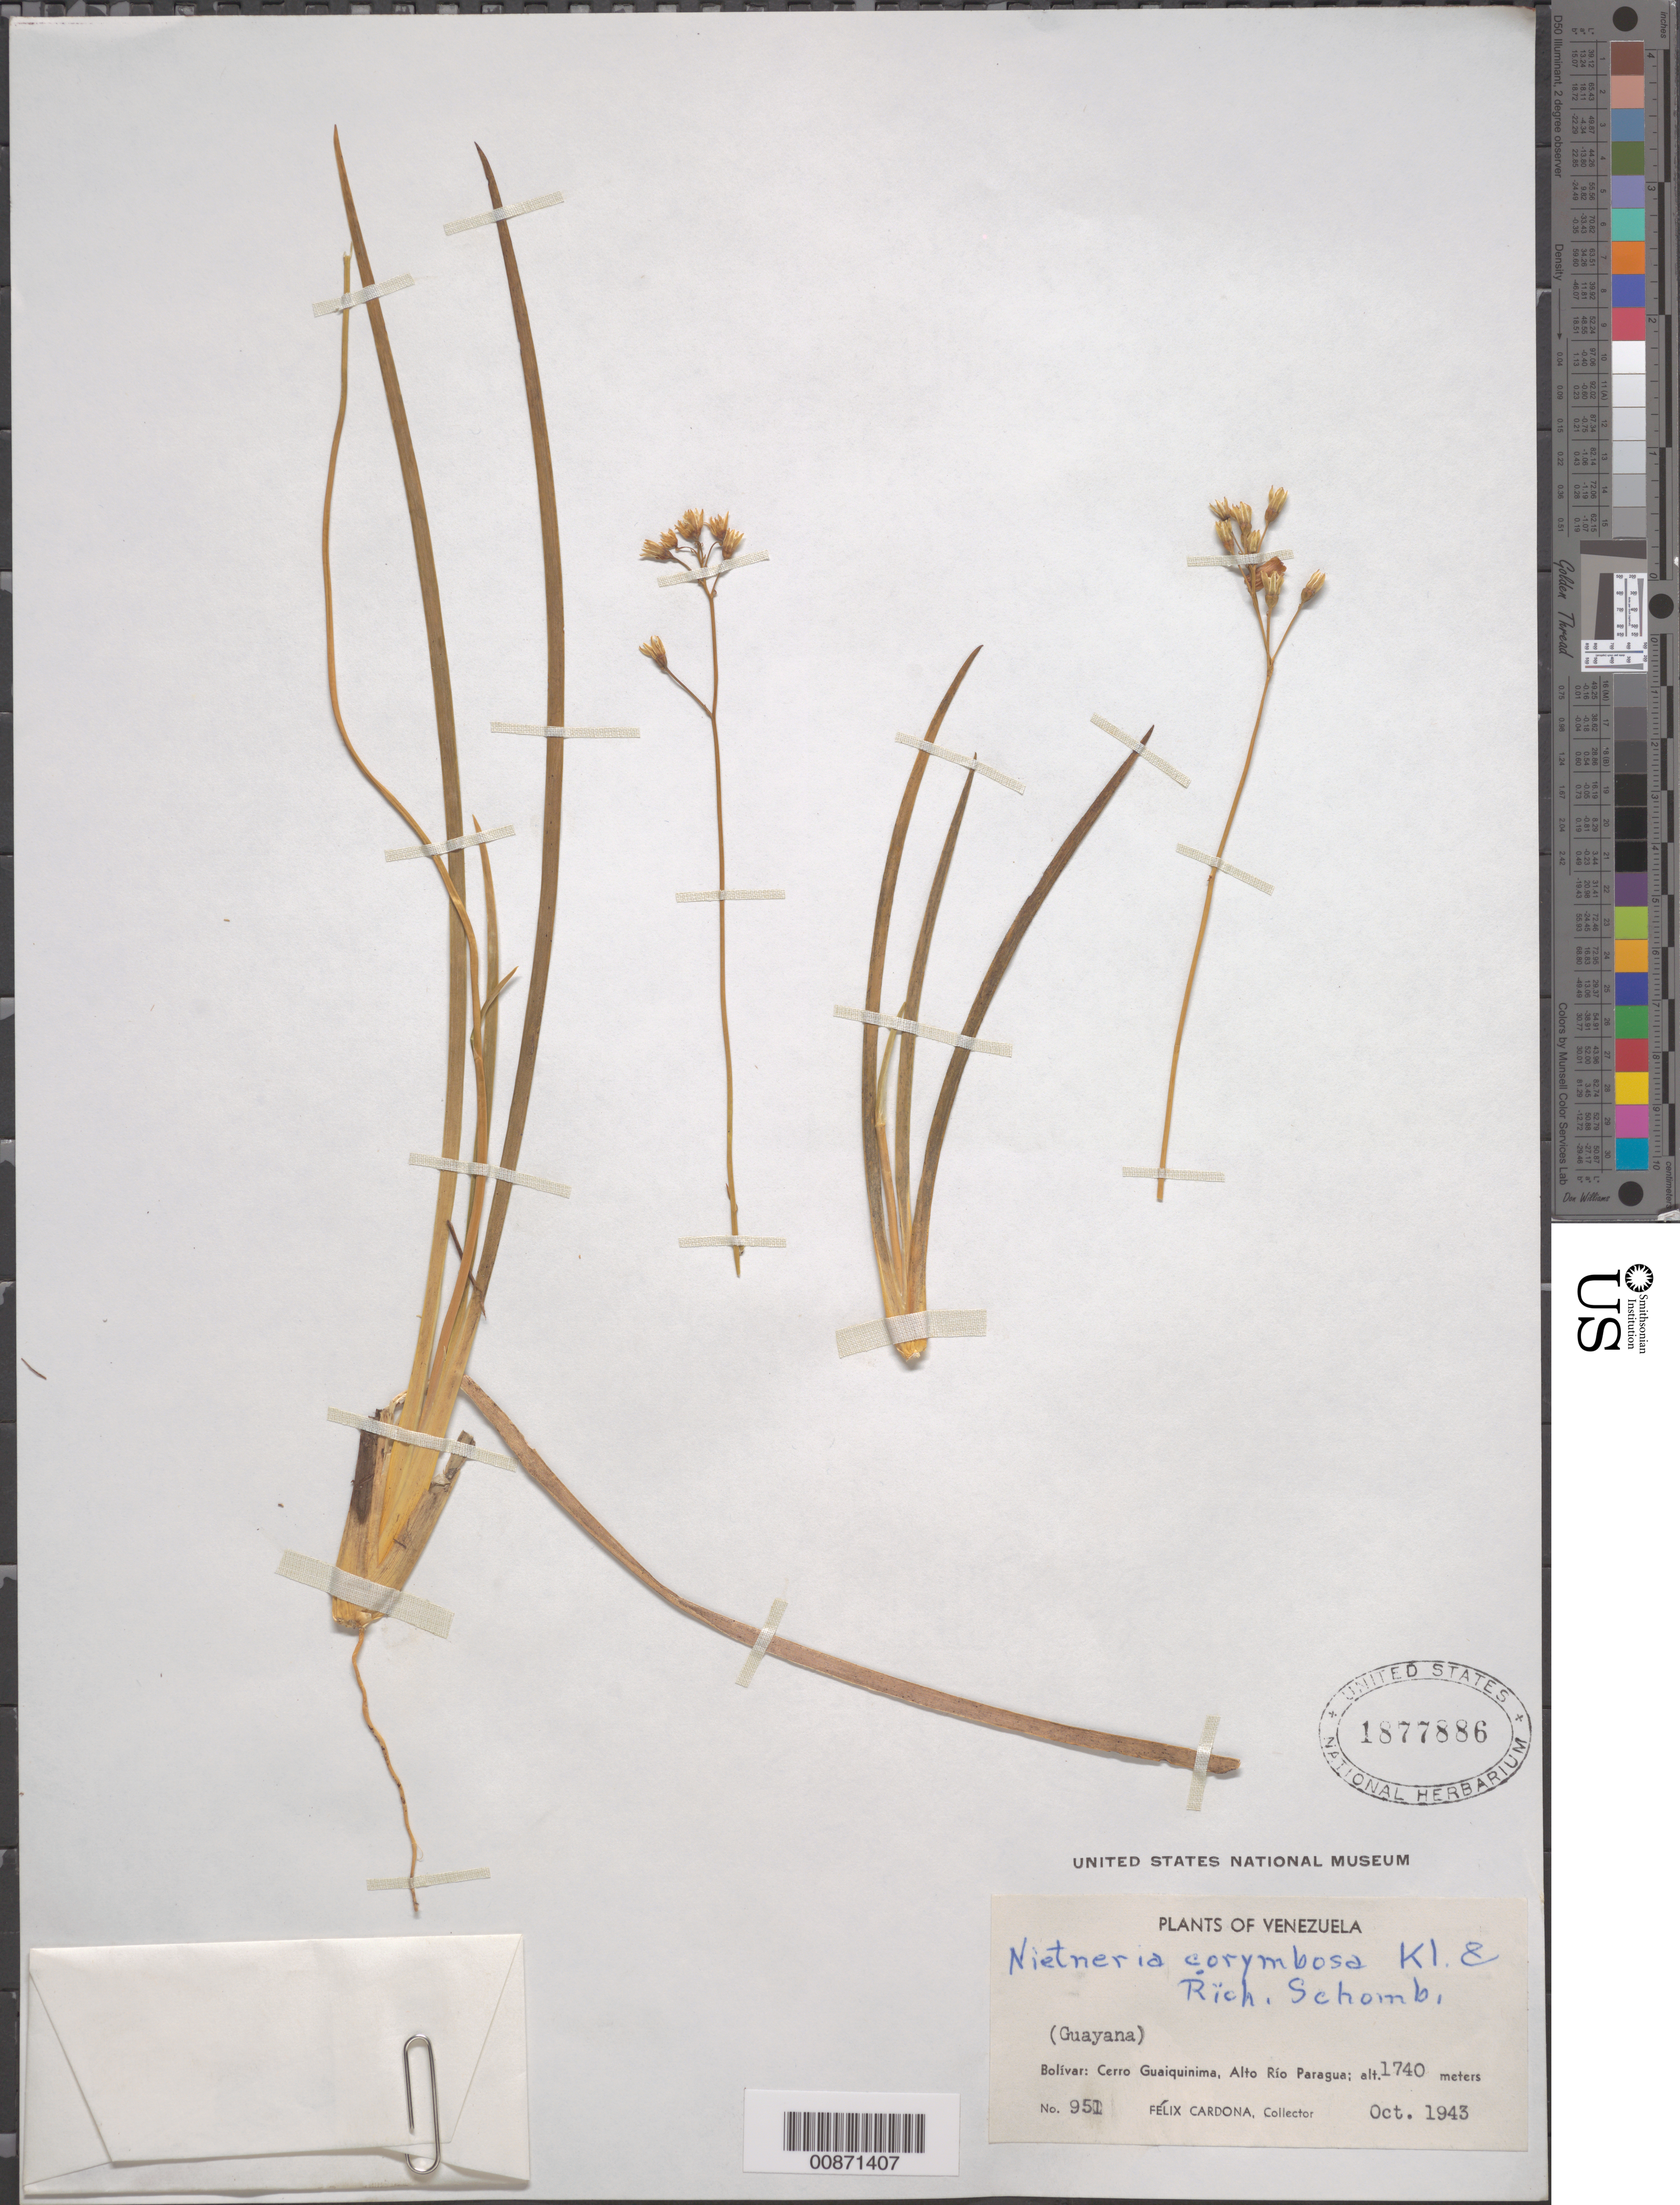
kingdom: Plantae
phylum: Tracheophyta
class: Liliopsida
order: Dioscoreales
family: Nartheciaceae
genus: Nietneria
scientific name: Nietneria corymbosa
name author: Klotzsch & M.R. Schomb. ex B.D. Jacks.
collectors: F. Cardona Puig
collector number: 951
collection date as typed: Oct-43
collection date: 1943-10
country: Venezuela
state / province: Bolívar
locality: Alto Río Paragua, Cerro Guaiquinima (Guayana)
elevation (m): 1740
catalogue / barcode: US 1877886